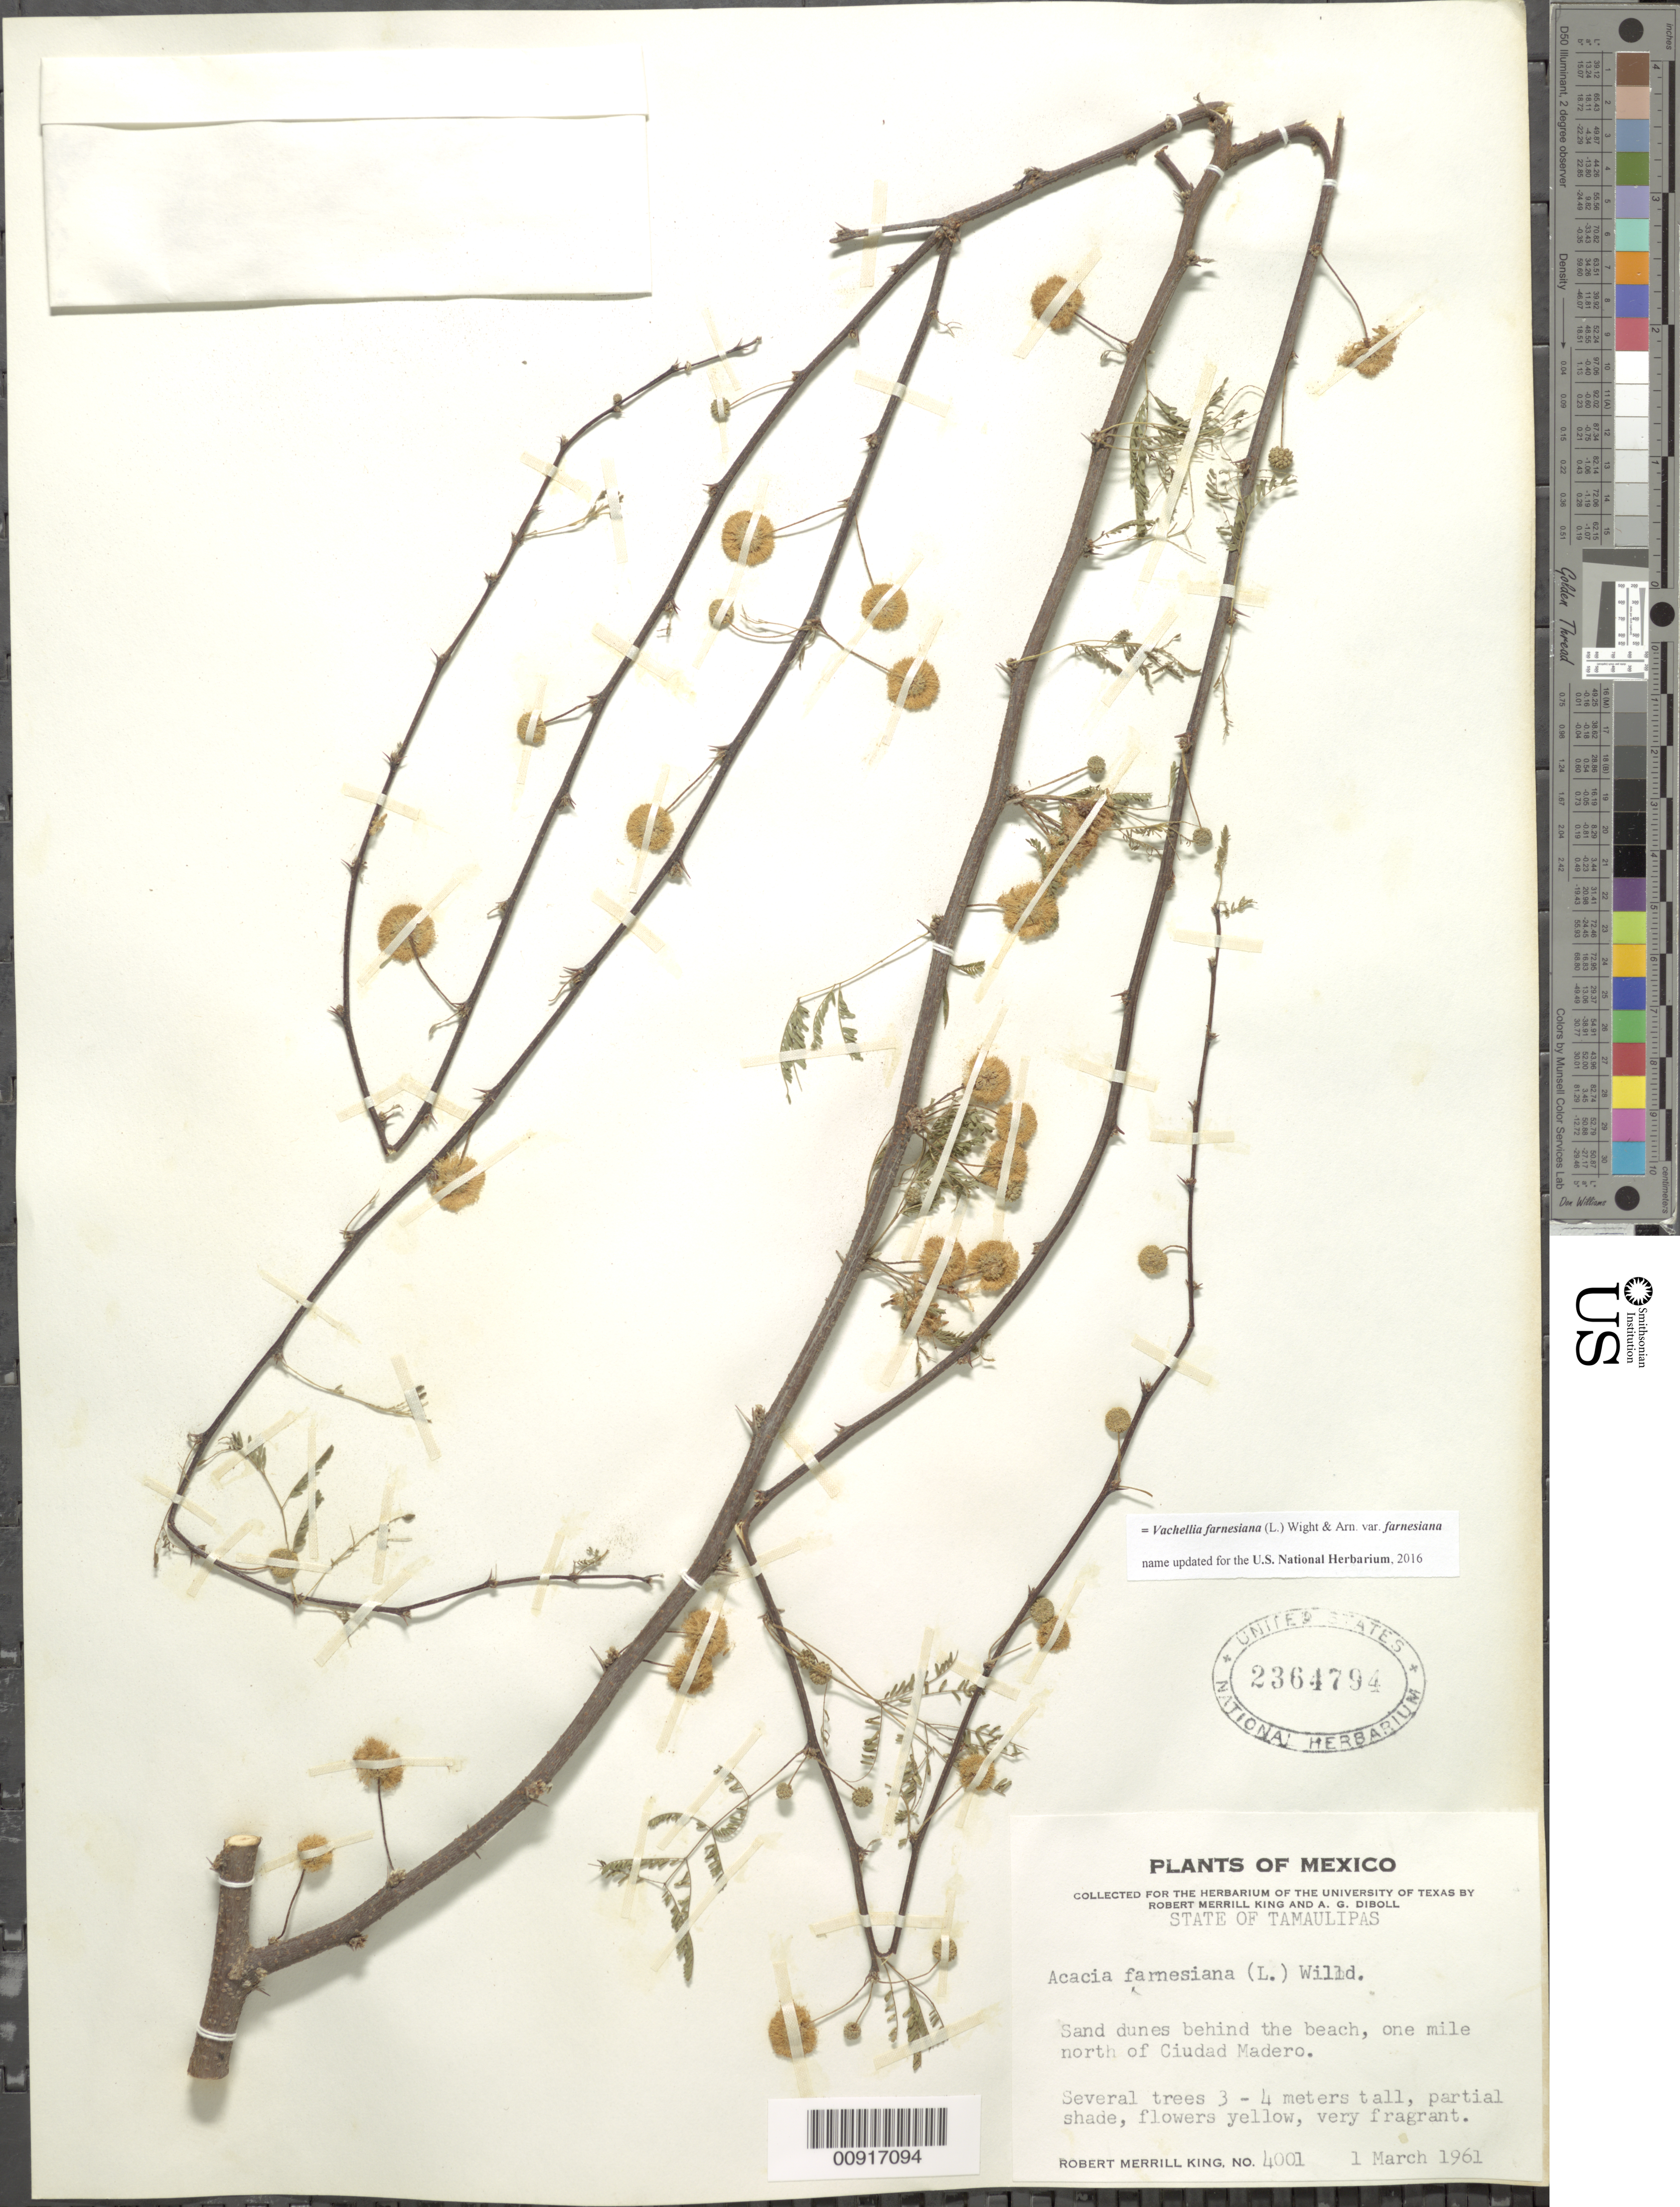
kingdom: Plantae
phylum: Tracheophyta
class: Magnoliopsida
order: Fabales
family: Fabaceae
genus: Vachellia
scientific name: Vachellia farnesiana var. farnesiana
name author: (L.) Wight & Arn.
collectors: R. M. King & A. Diboll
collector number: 4001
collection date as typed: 01 Mar 1961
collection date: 1961-03-01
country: Mexico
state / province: Tamaulipas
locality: One mile north of Ciudad Madero.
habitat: Sand dunes behind the beach. Partial shade.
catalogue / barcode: US 2364794